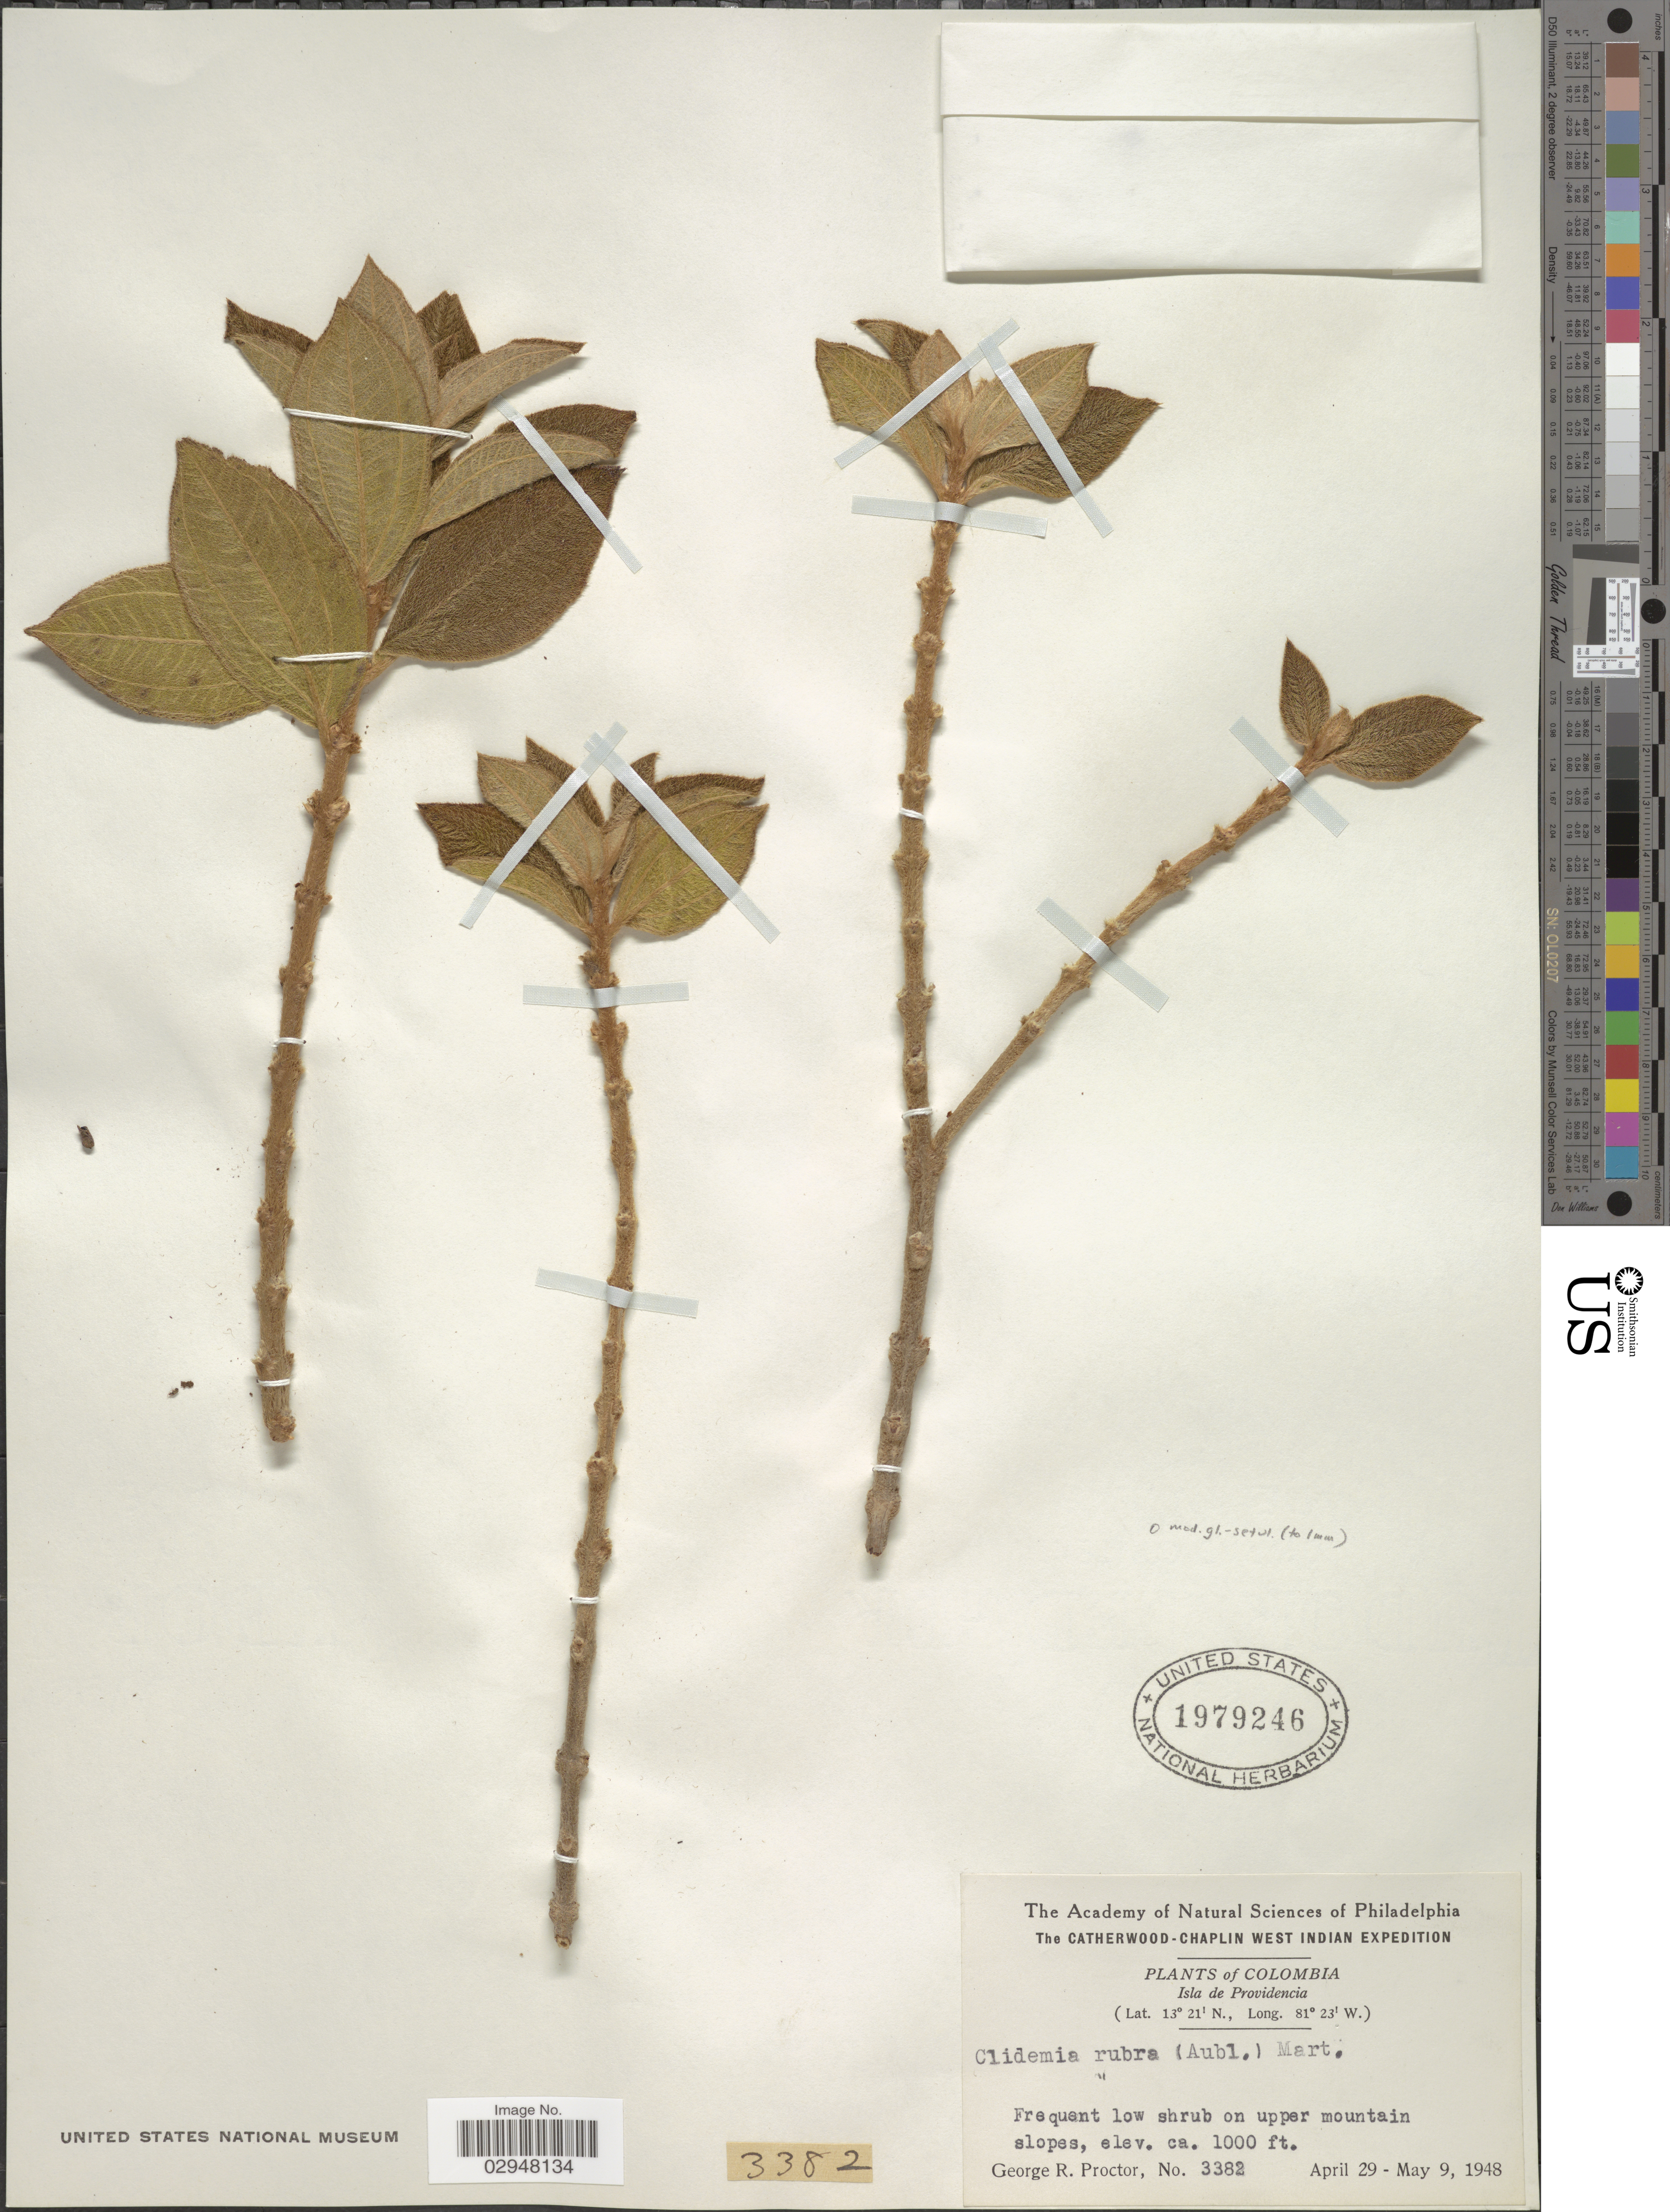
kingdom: Plantae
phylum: Tracheophyta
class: Magnoliopsida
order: Myrtales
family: Melastomataceae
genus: Clidemia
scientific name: Clidemia rubra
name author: (Aubl.) Mart.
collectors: G. Proctor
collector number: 3382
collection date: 1948-04-29/1948-05-09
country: Colombia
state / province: San Andres y Providencia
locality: Isla de Providencia. Upper mountain slopes.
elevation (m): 305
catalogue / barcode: US 1979246